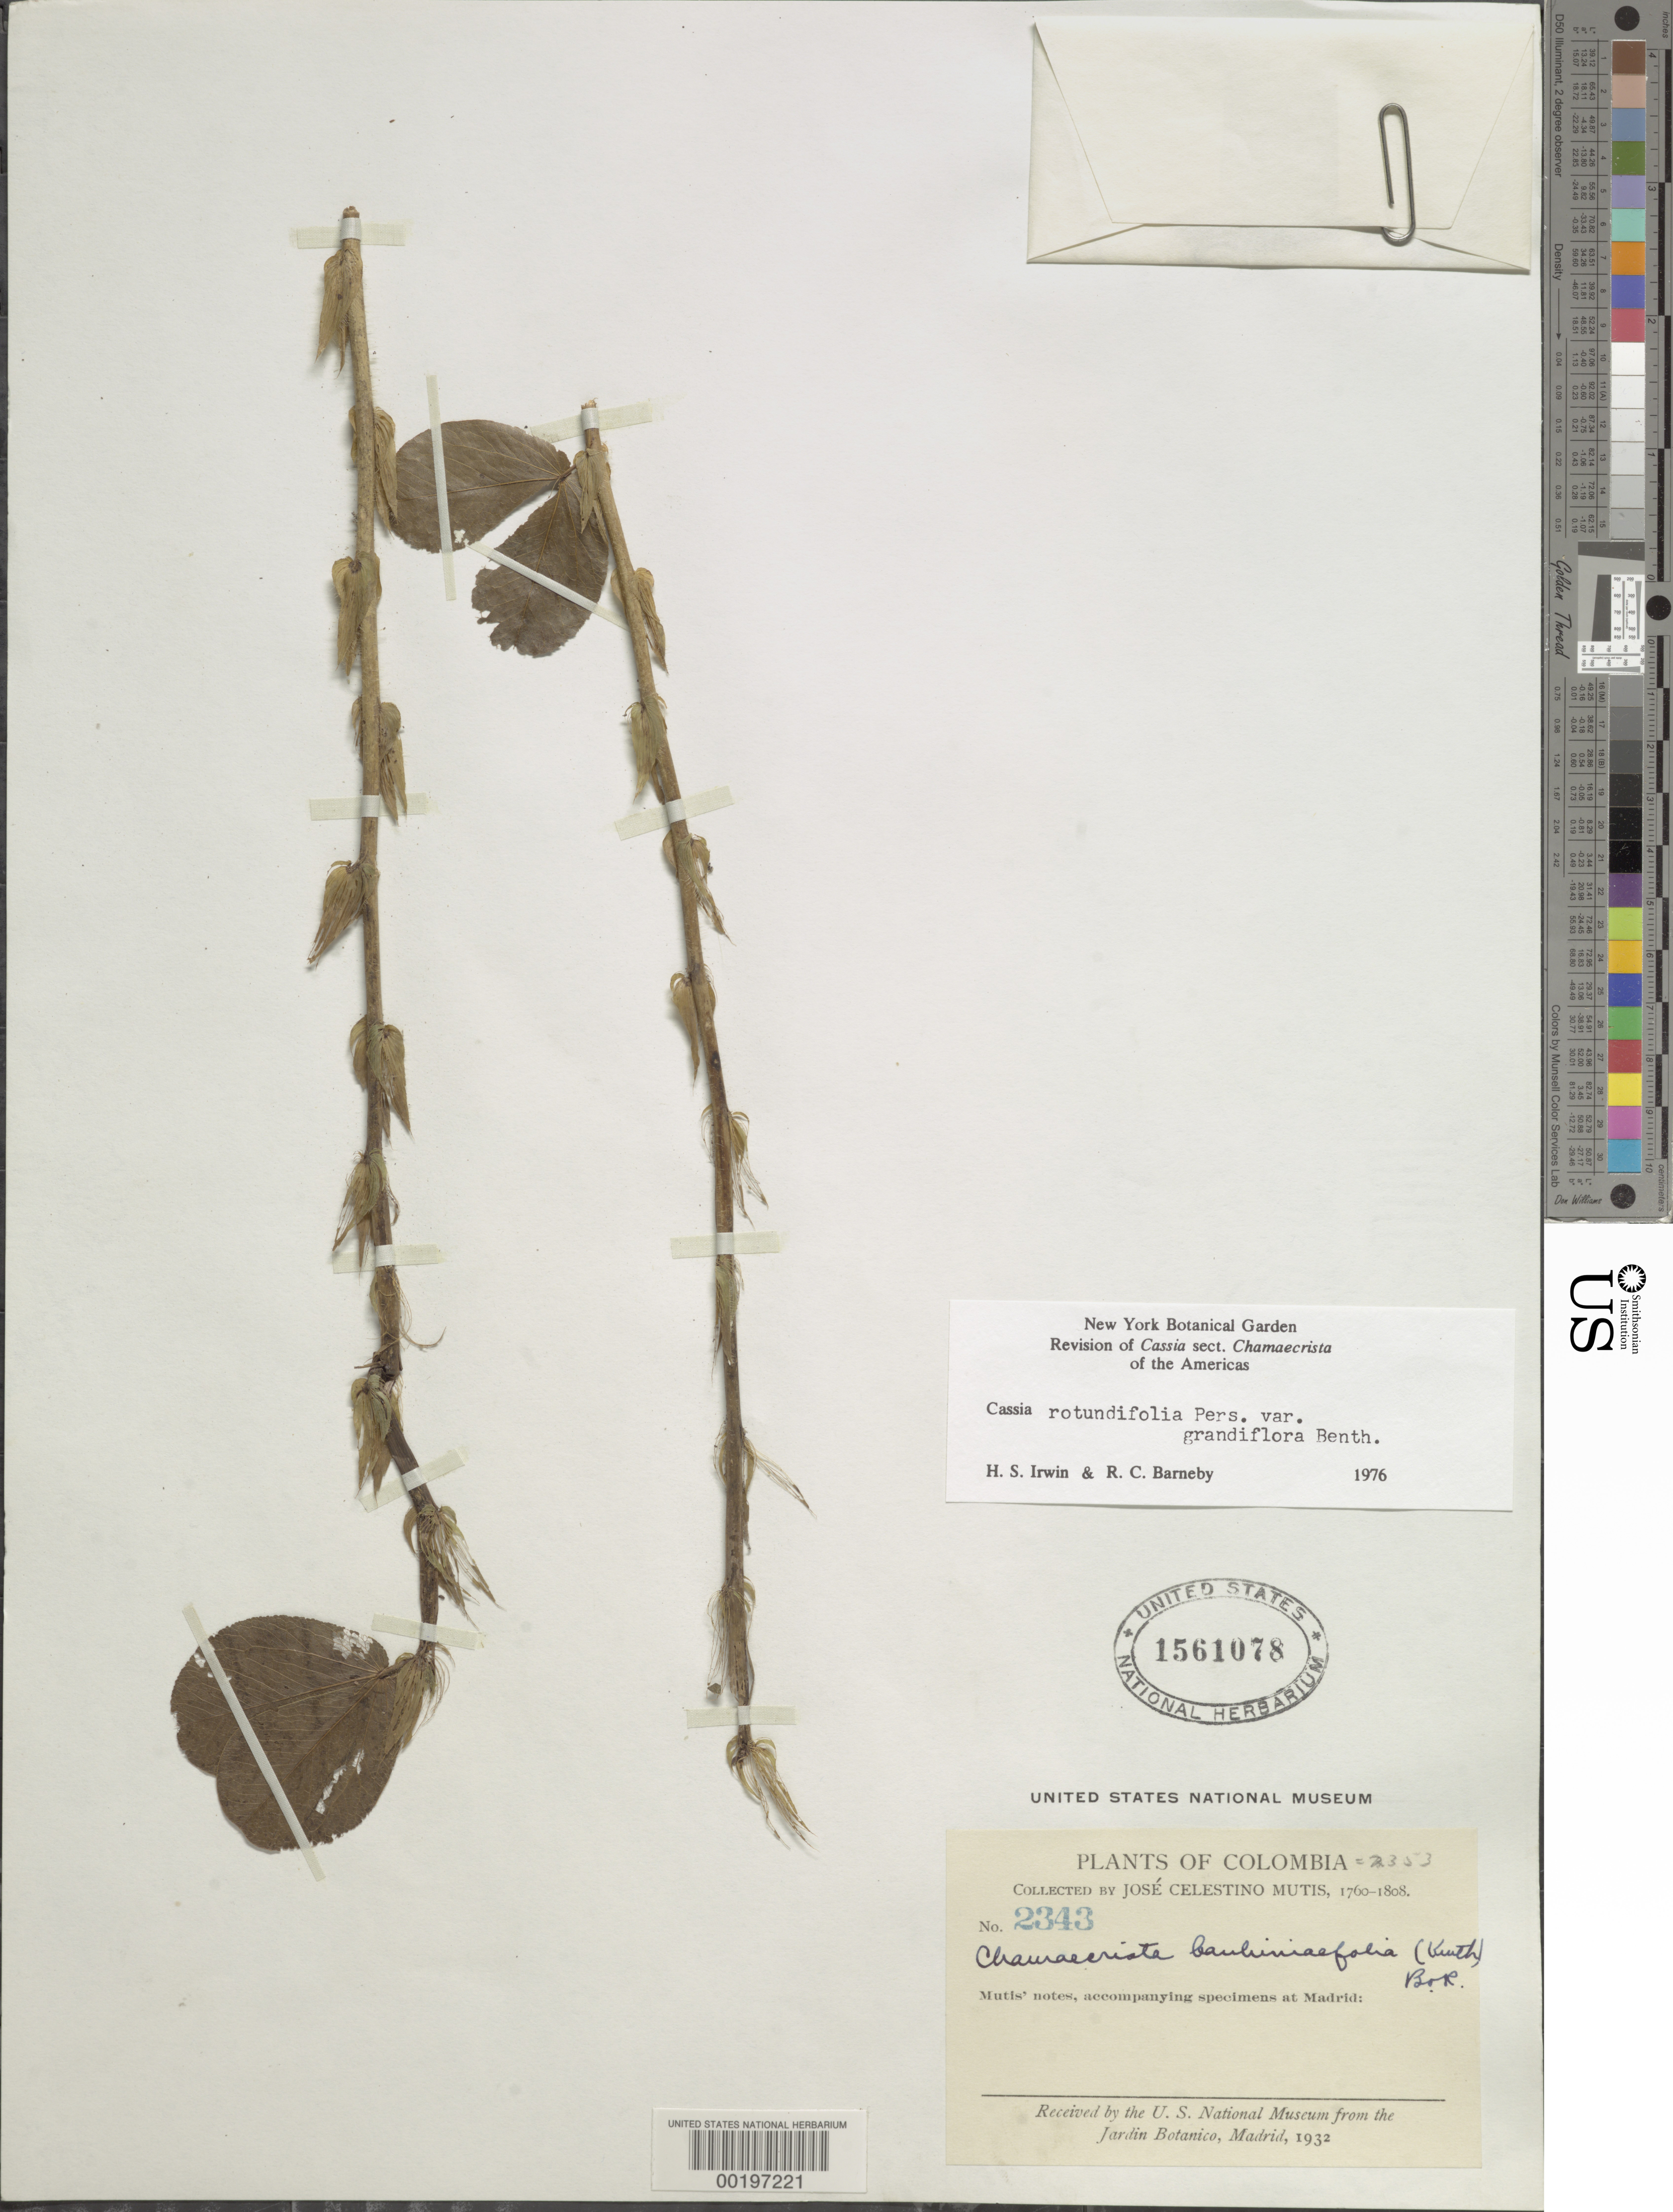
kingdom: Plantae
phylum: Tracheophyta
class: Magnoliopsida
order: Fabales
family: Fabaceae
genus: Chamaecrista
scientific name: Chamaecrista rotundifolia var. grandiflora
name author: (Benth.) H.S. Irwin & Barneby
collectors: J. C. B. Mutis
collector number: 2343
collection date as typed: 1760 to -- -- 1808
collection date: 1760/1808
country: Colombia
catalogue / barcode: US 1561078